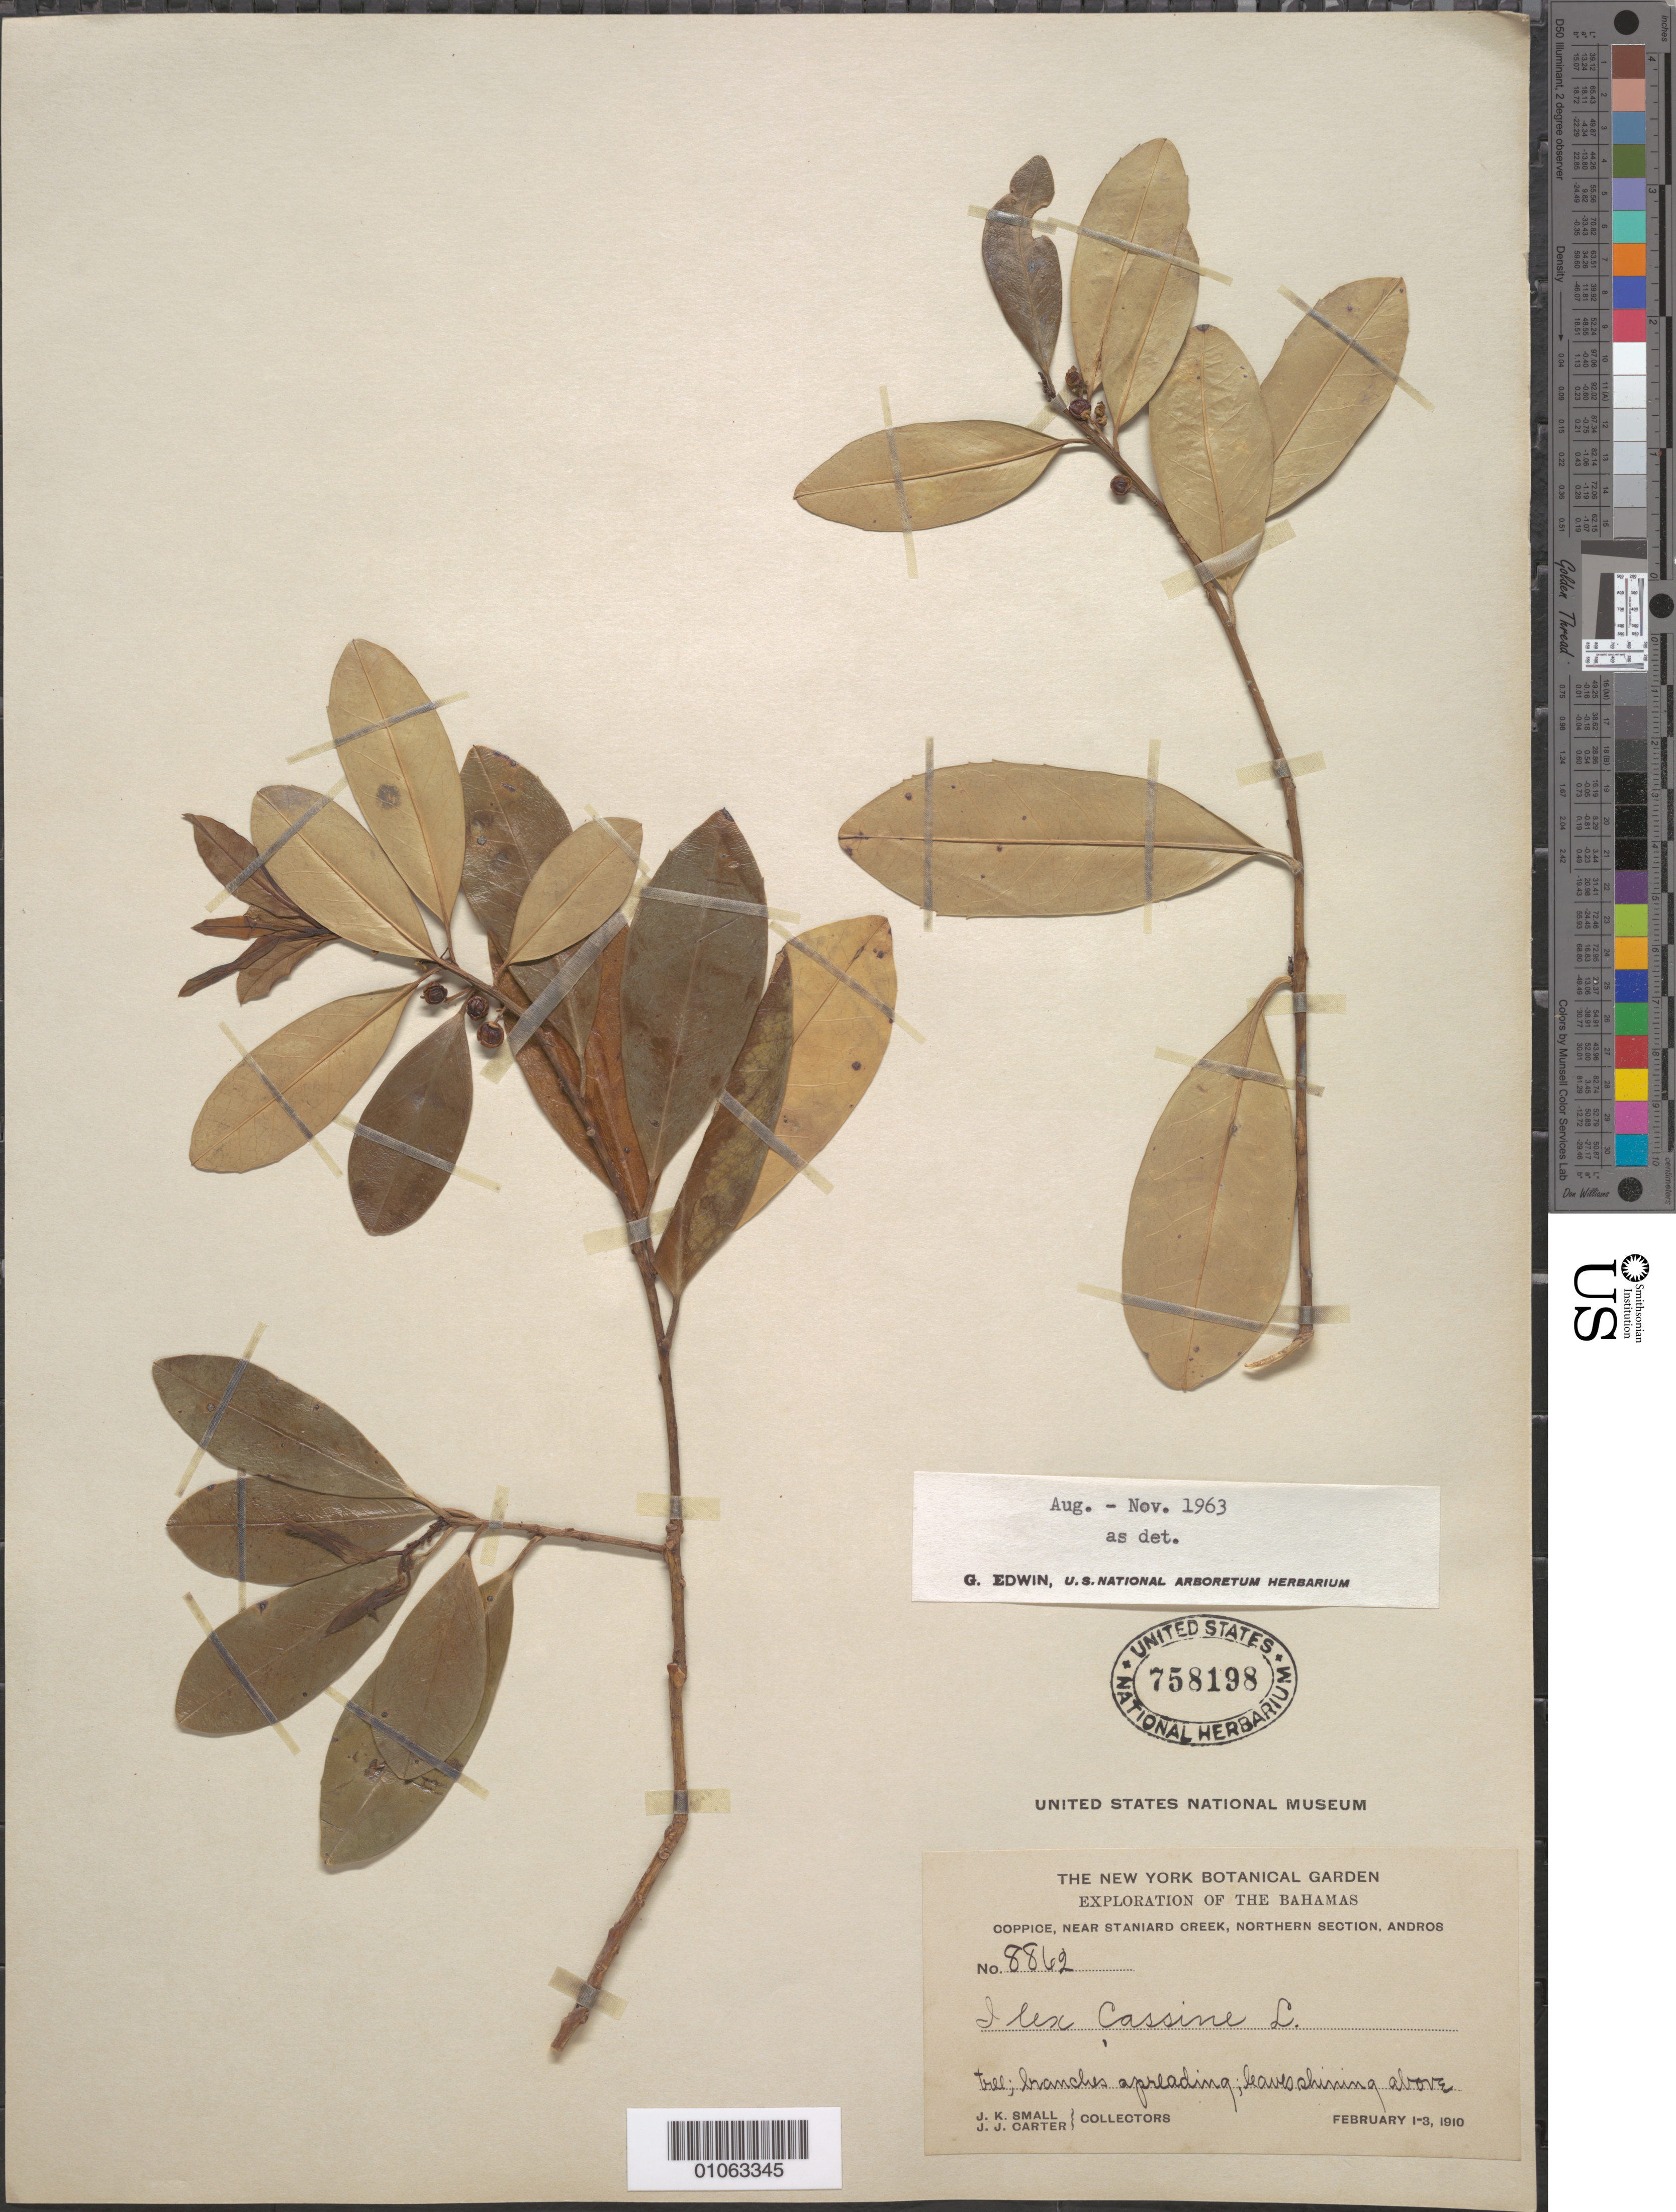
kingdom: Plantae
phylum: Tracheophyta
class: Magnoliopsida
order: Aquifoliales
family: Aquifoliaceae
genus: Ilex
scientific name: Ilex cassine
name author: L.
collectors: J. K. Small & J. J. Carter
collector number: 8862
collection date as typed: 01 Feb 1910 to 03 Feb 1910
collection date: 1910-02-01/1910-02-03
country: Bahamas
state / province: North Andros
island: Andros I.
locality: Coppice, near Staniard creek.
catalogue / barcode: US 758198